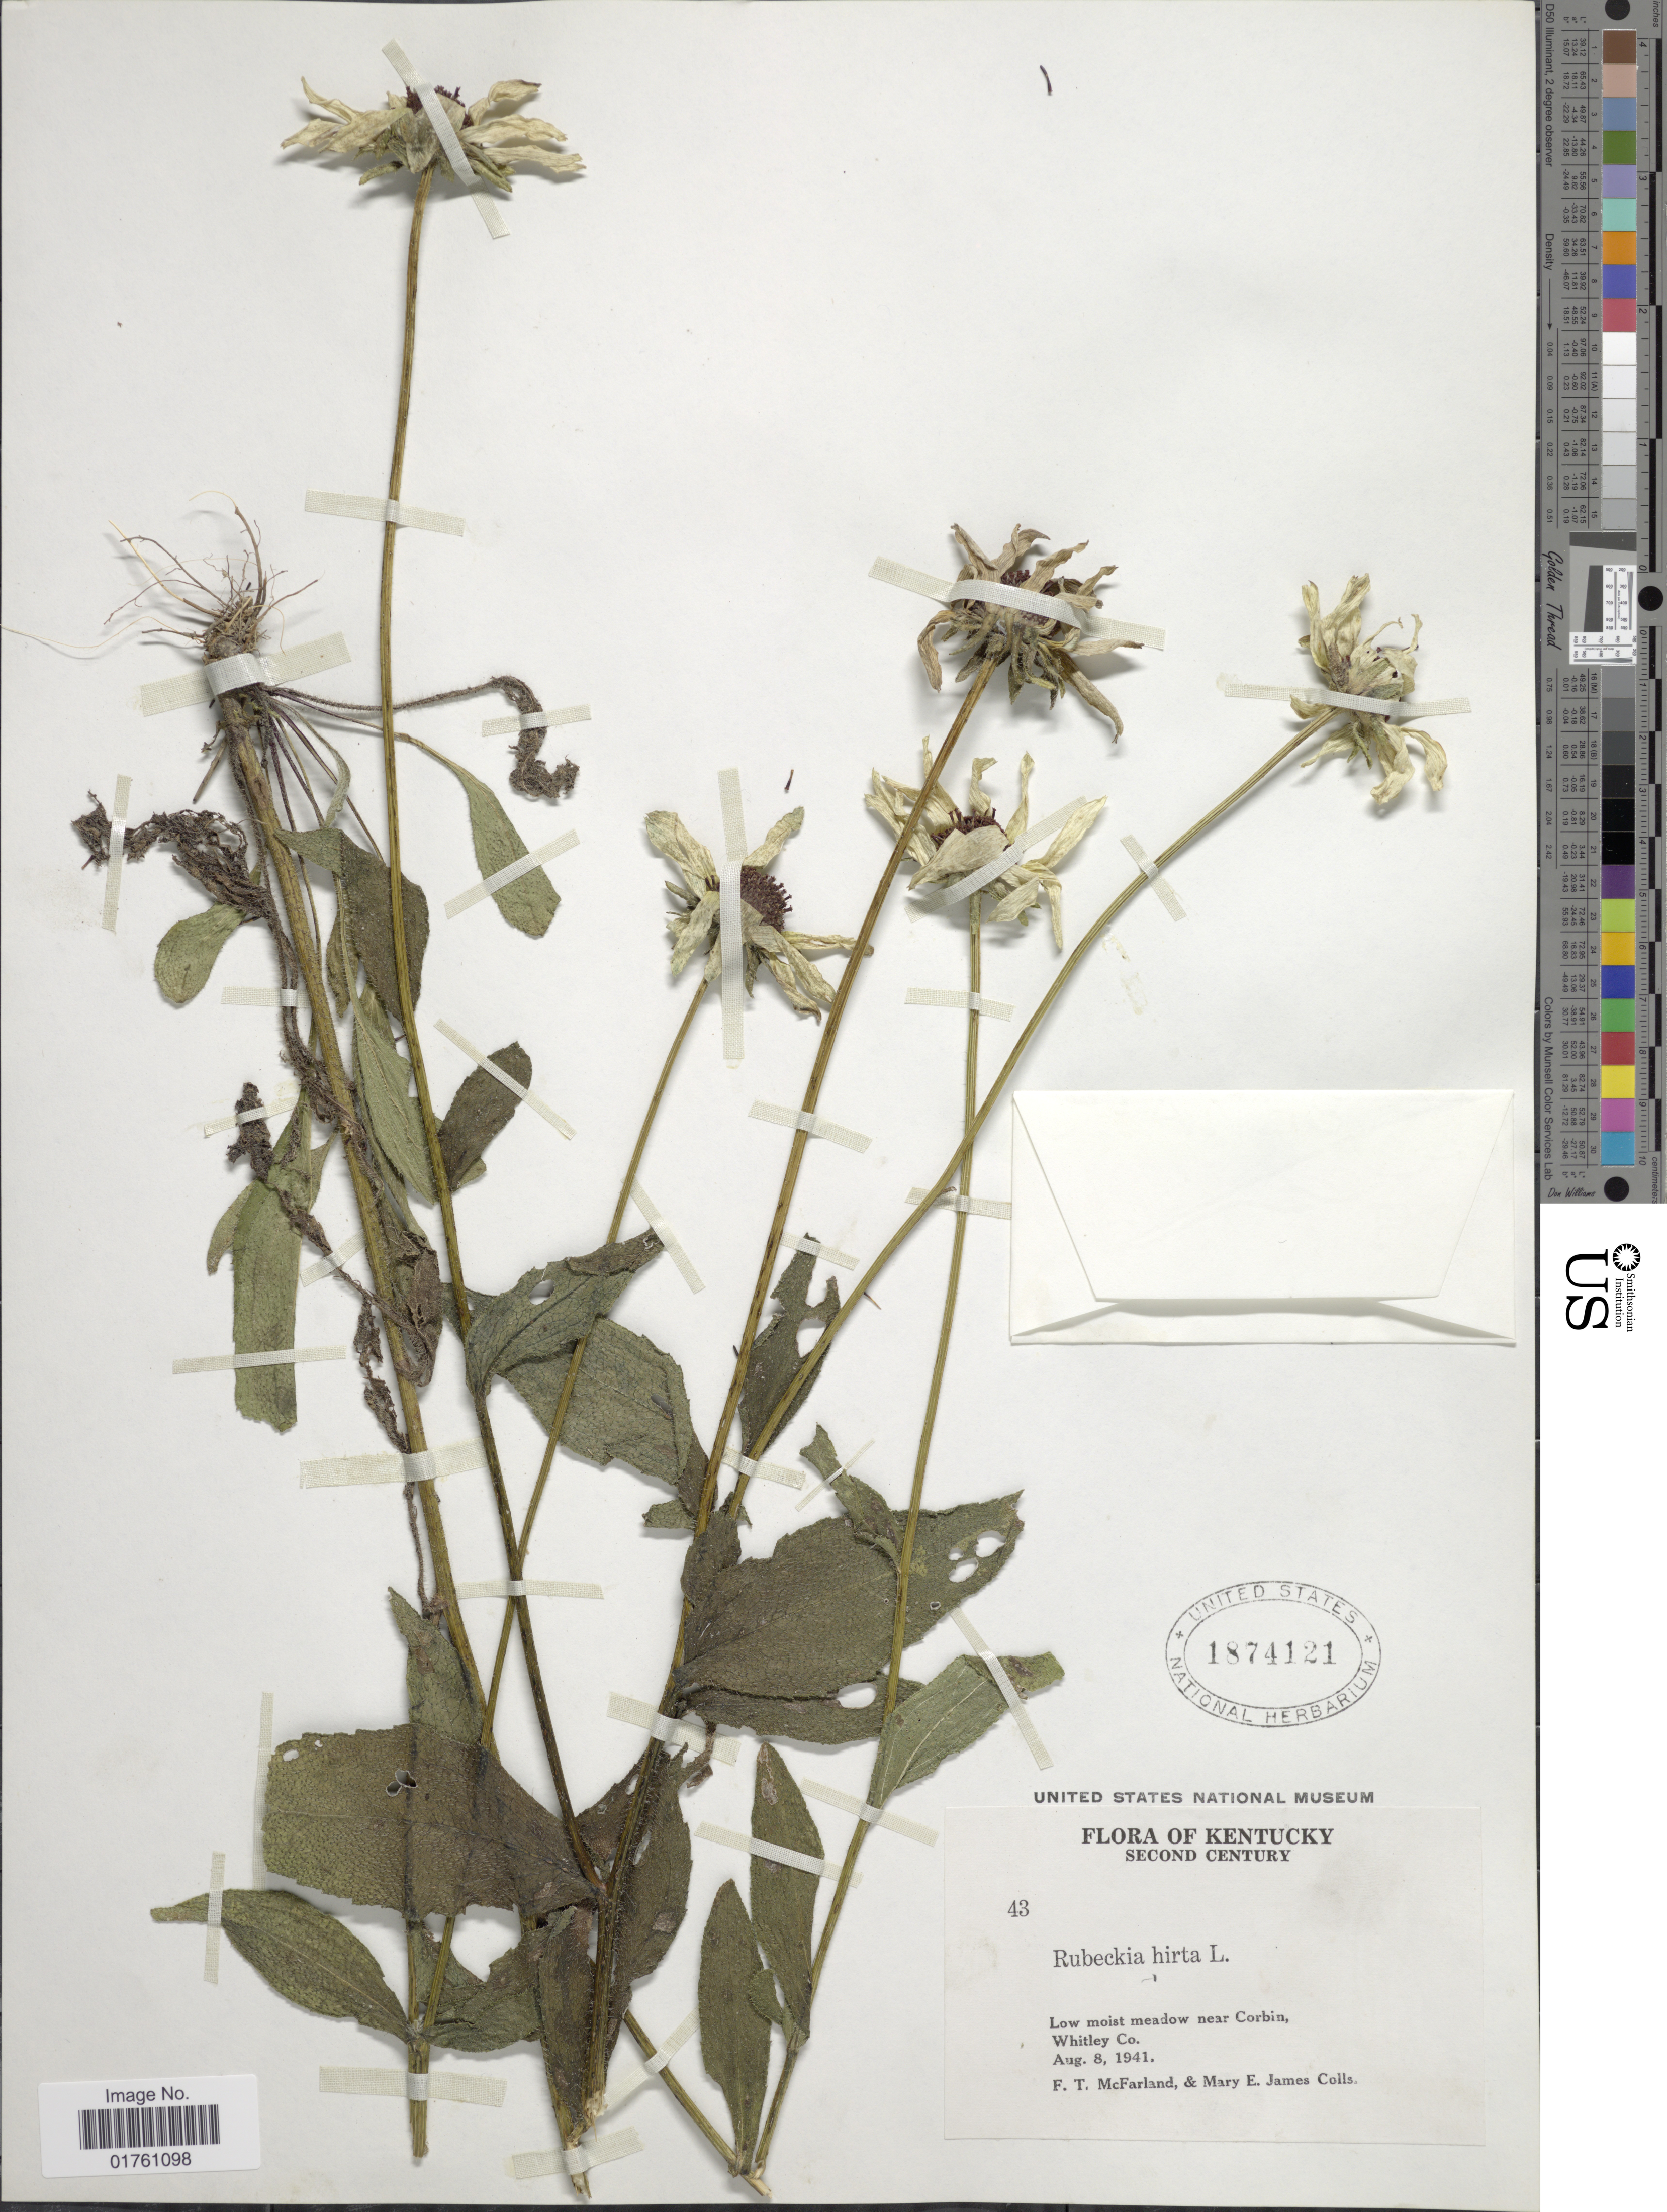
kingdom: Plantae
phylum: Tracheophyta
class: Magnoliopsida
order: Asterales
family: Asteraceae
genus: Rudbeckia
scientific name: Rudbeckia hirta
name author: L.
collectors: F. McFarland & M. James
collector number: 43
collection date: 1941-08-08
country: United States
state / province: Kentucky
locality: Second Century, Low moist meadow near Corbin, Whitley Co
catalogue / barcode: US 1874121